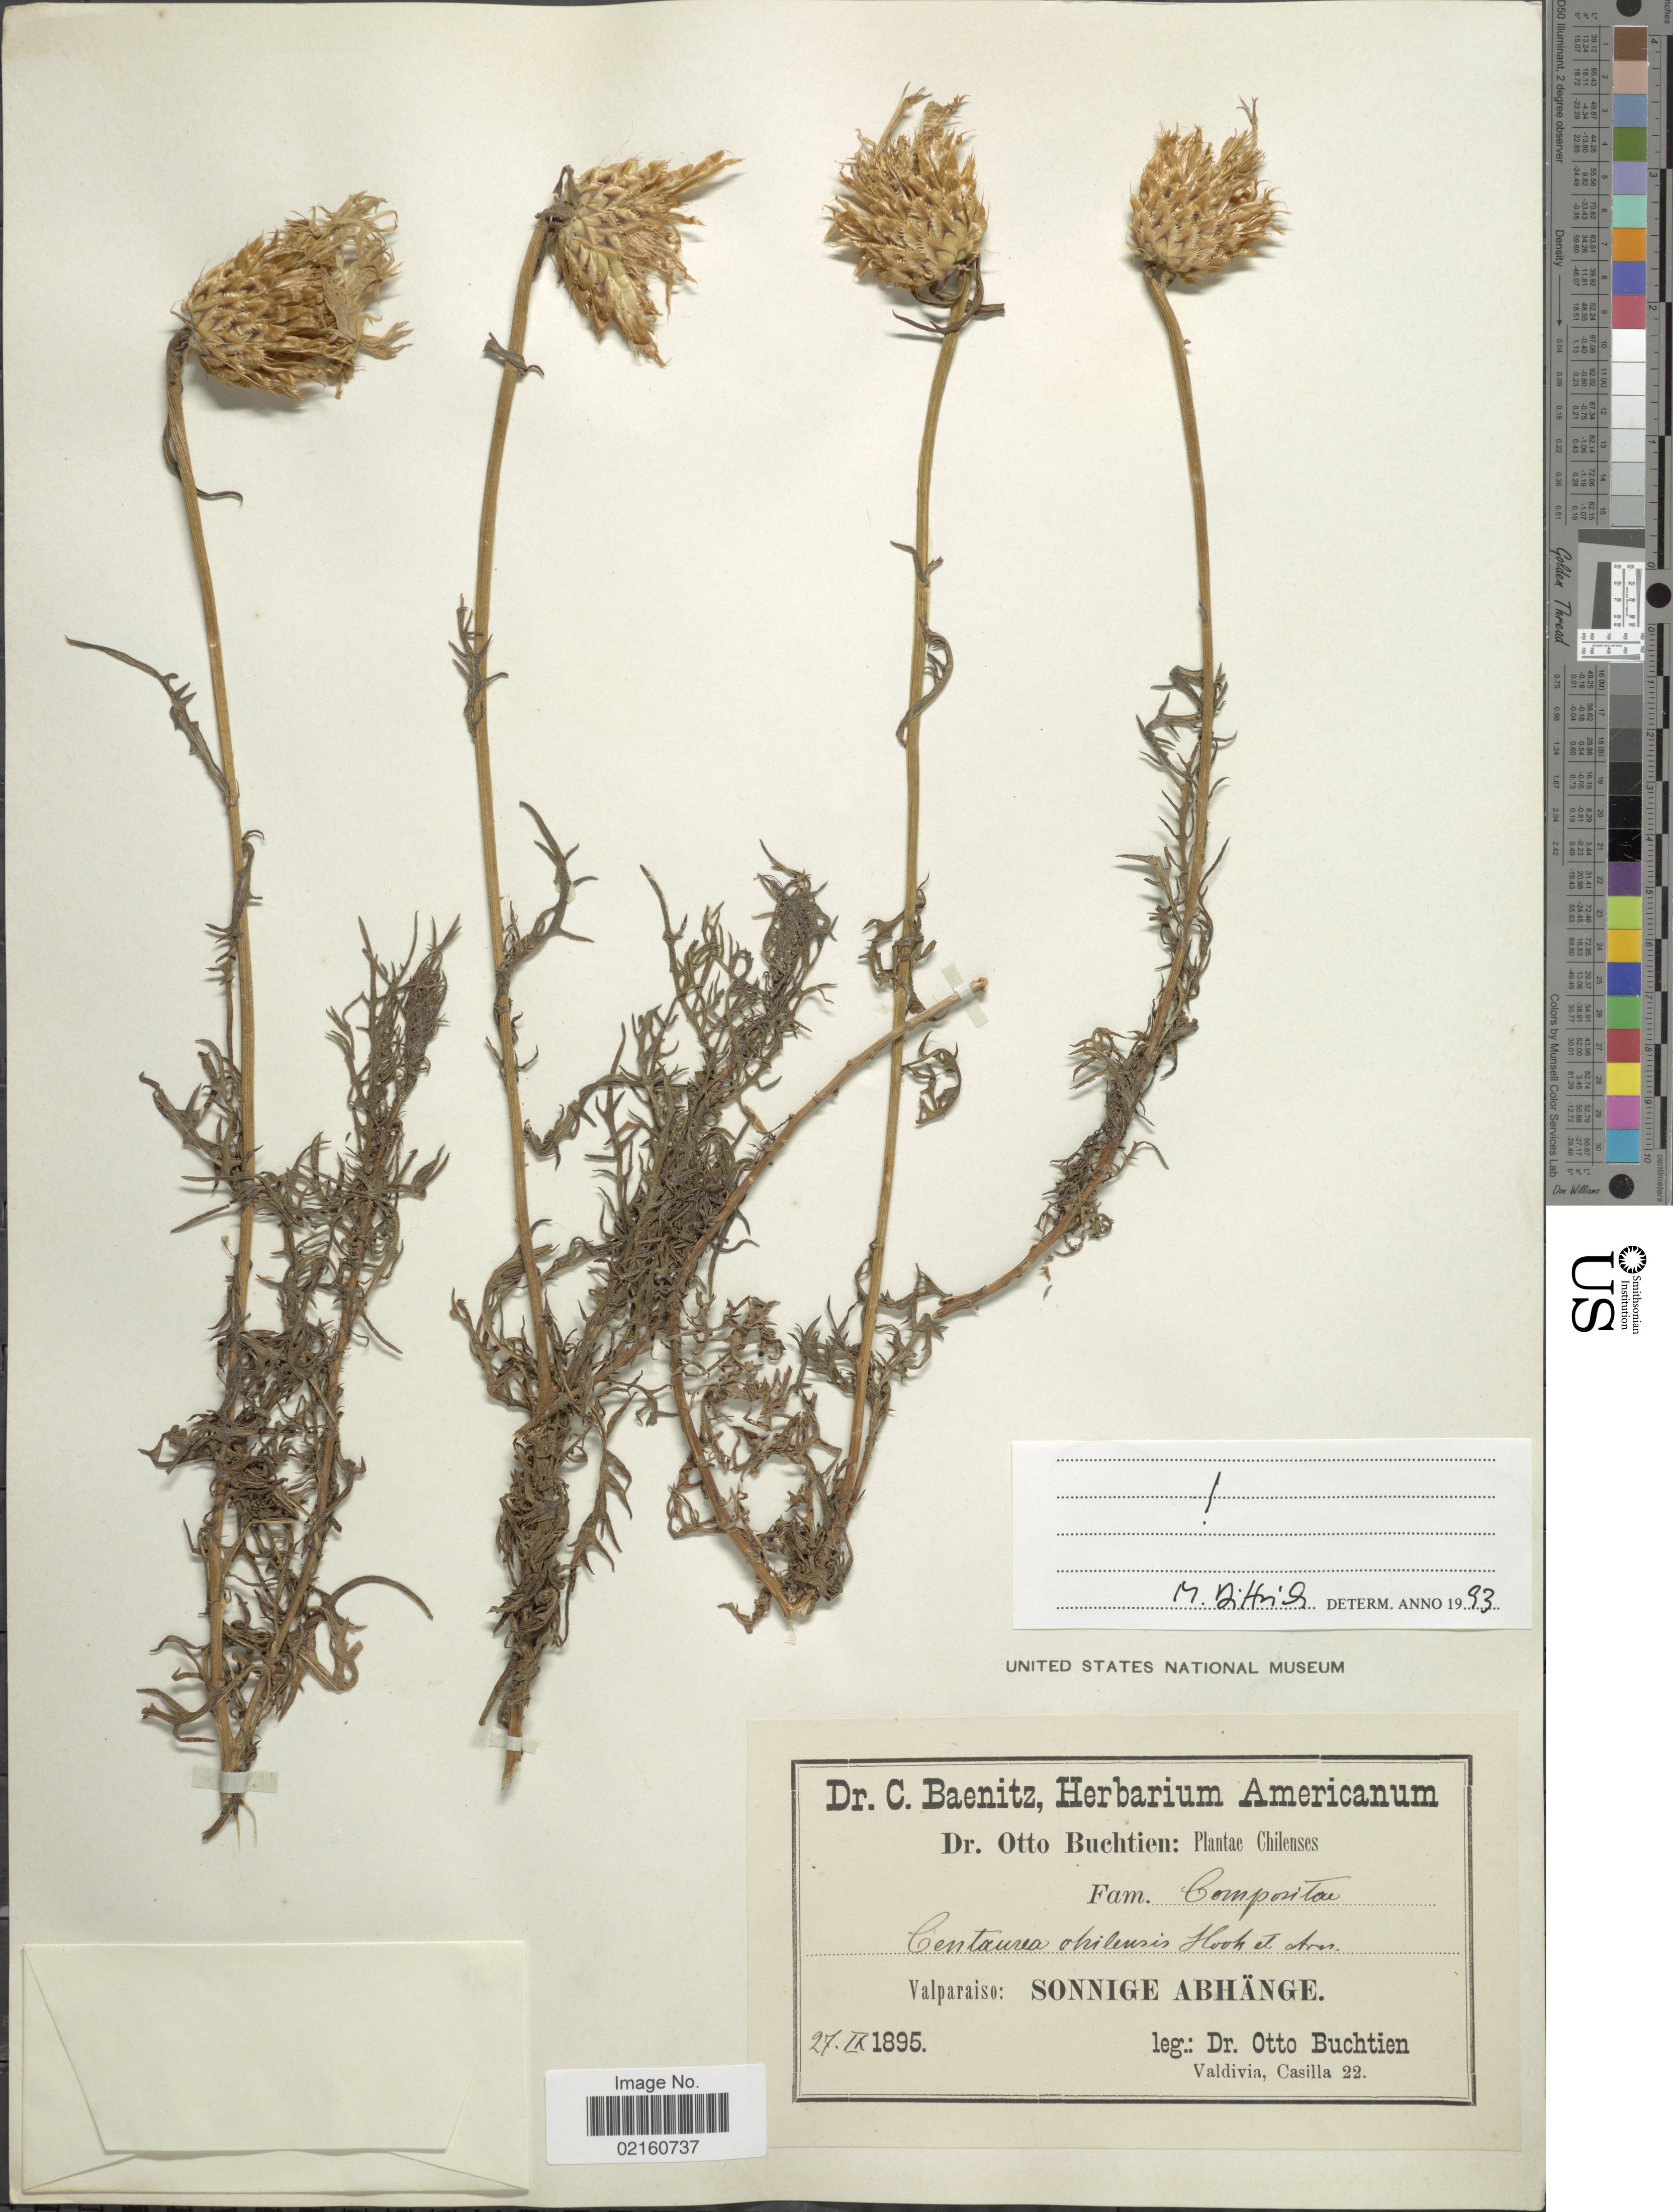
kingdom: Plantae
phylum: Tracheophyta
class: Magnoliopsida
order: Asterales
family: Asteraceae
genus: Centaurea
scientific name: Centaurea chilensis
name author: Bertero ex Hook. & Arn.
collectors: O. Buchtien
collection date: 1895-09-27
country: Chile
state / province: Valparaíso (V)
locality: Sonnige Abhange